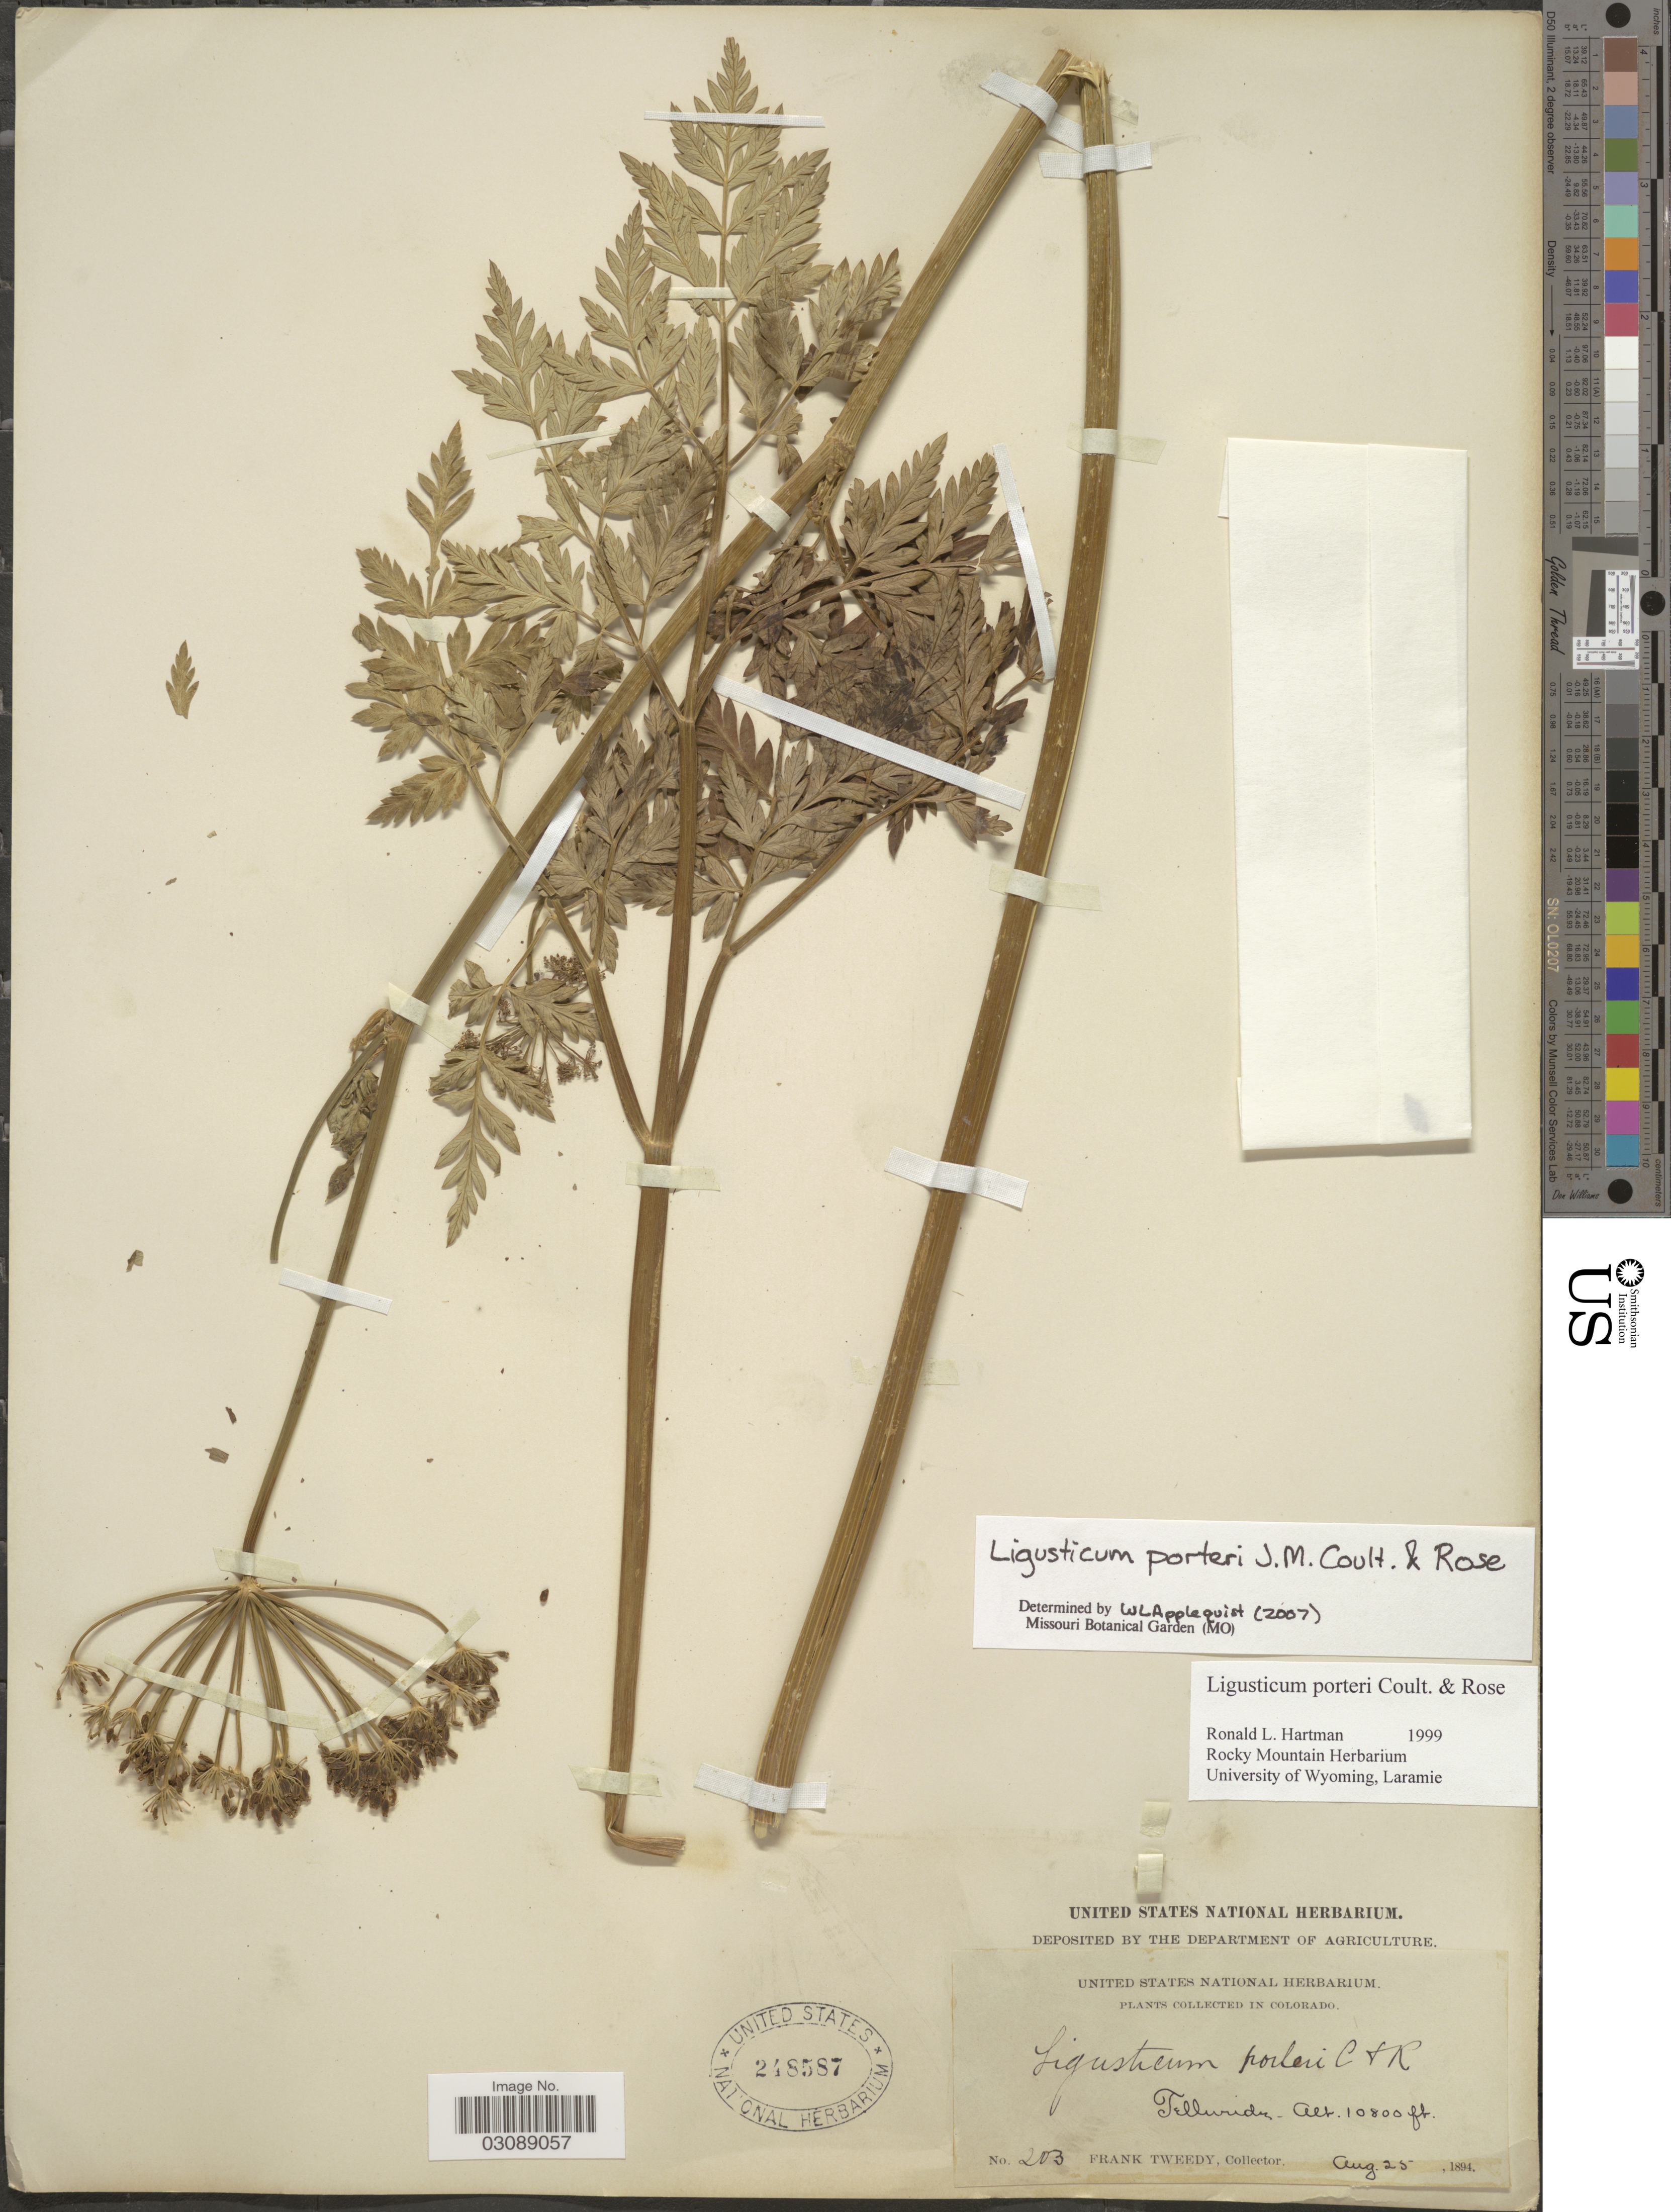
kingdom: Plantae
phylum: Tracheophyta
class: Magnoliopsida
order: Apiales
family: Apiaceae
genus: Ligusticum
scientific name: Ligusticum porteri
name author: J.M. Coult. & Rose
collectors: F. Tweedy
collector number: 203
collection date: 1894-08-25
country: United States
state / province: Colorado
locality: Telluride.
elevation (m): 3292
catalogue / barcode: US 248587